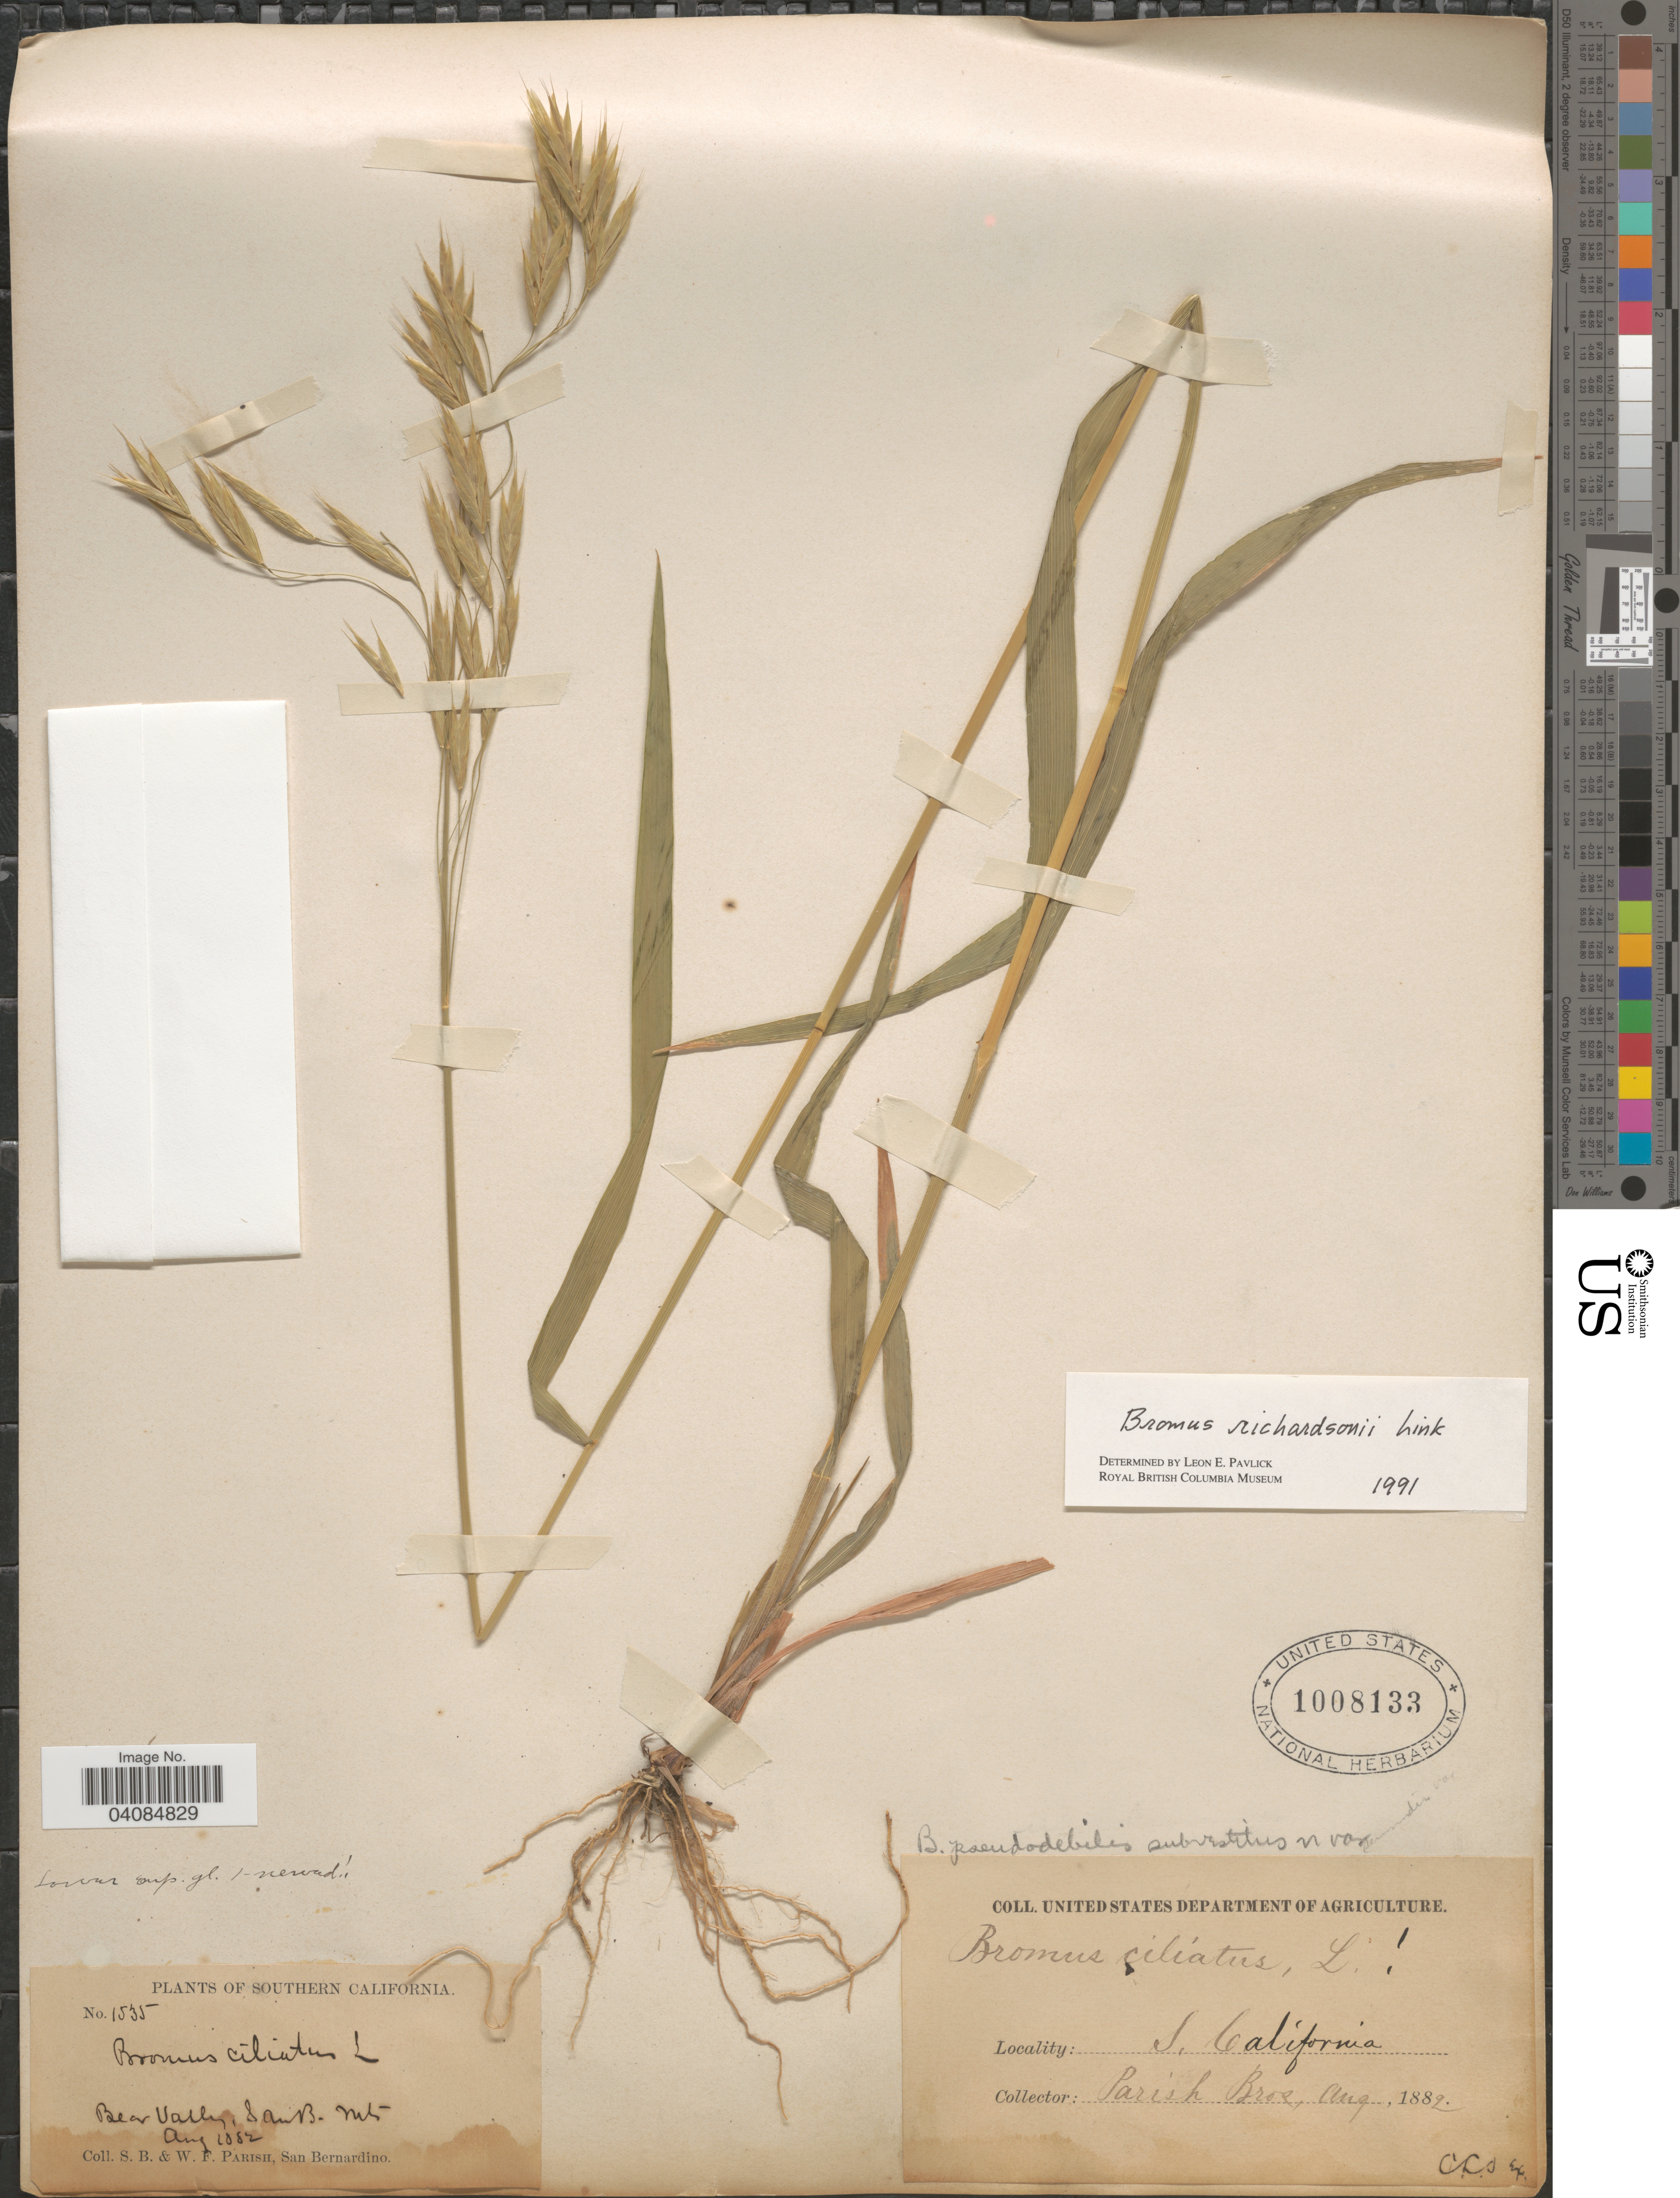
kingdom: Plantae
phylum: Tracheophyta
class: Liliopsida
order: Poales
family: Poaceae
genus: Bromus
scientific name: Bromus richardsonii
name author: Link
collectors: S. B. Parish & W. F. Parish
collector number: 1535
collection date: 1882-08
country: United States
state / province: California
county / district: San Bernardino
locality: Southern California. Bear Valley, San B. Mts.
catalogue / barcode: US 1008133